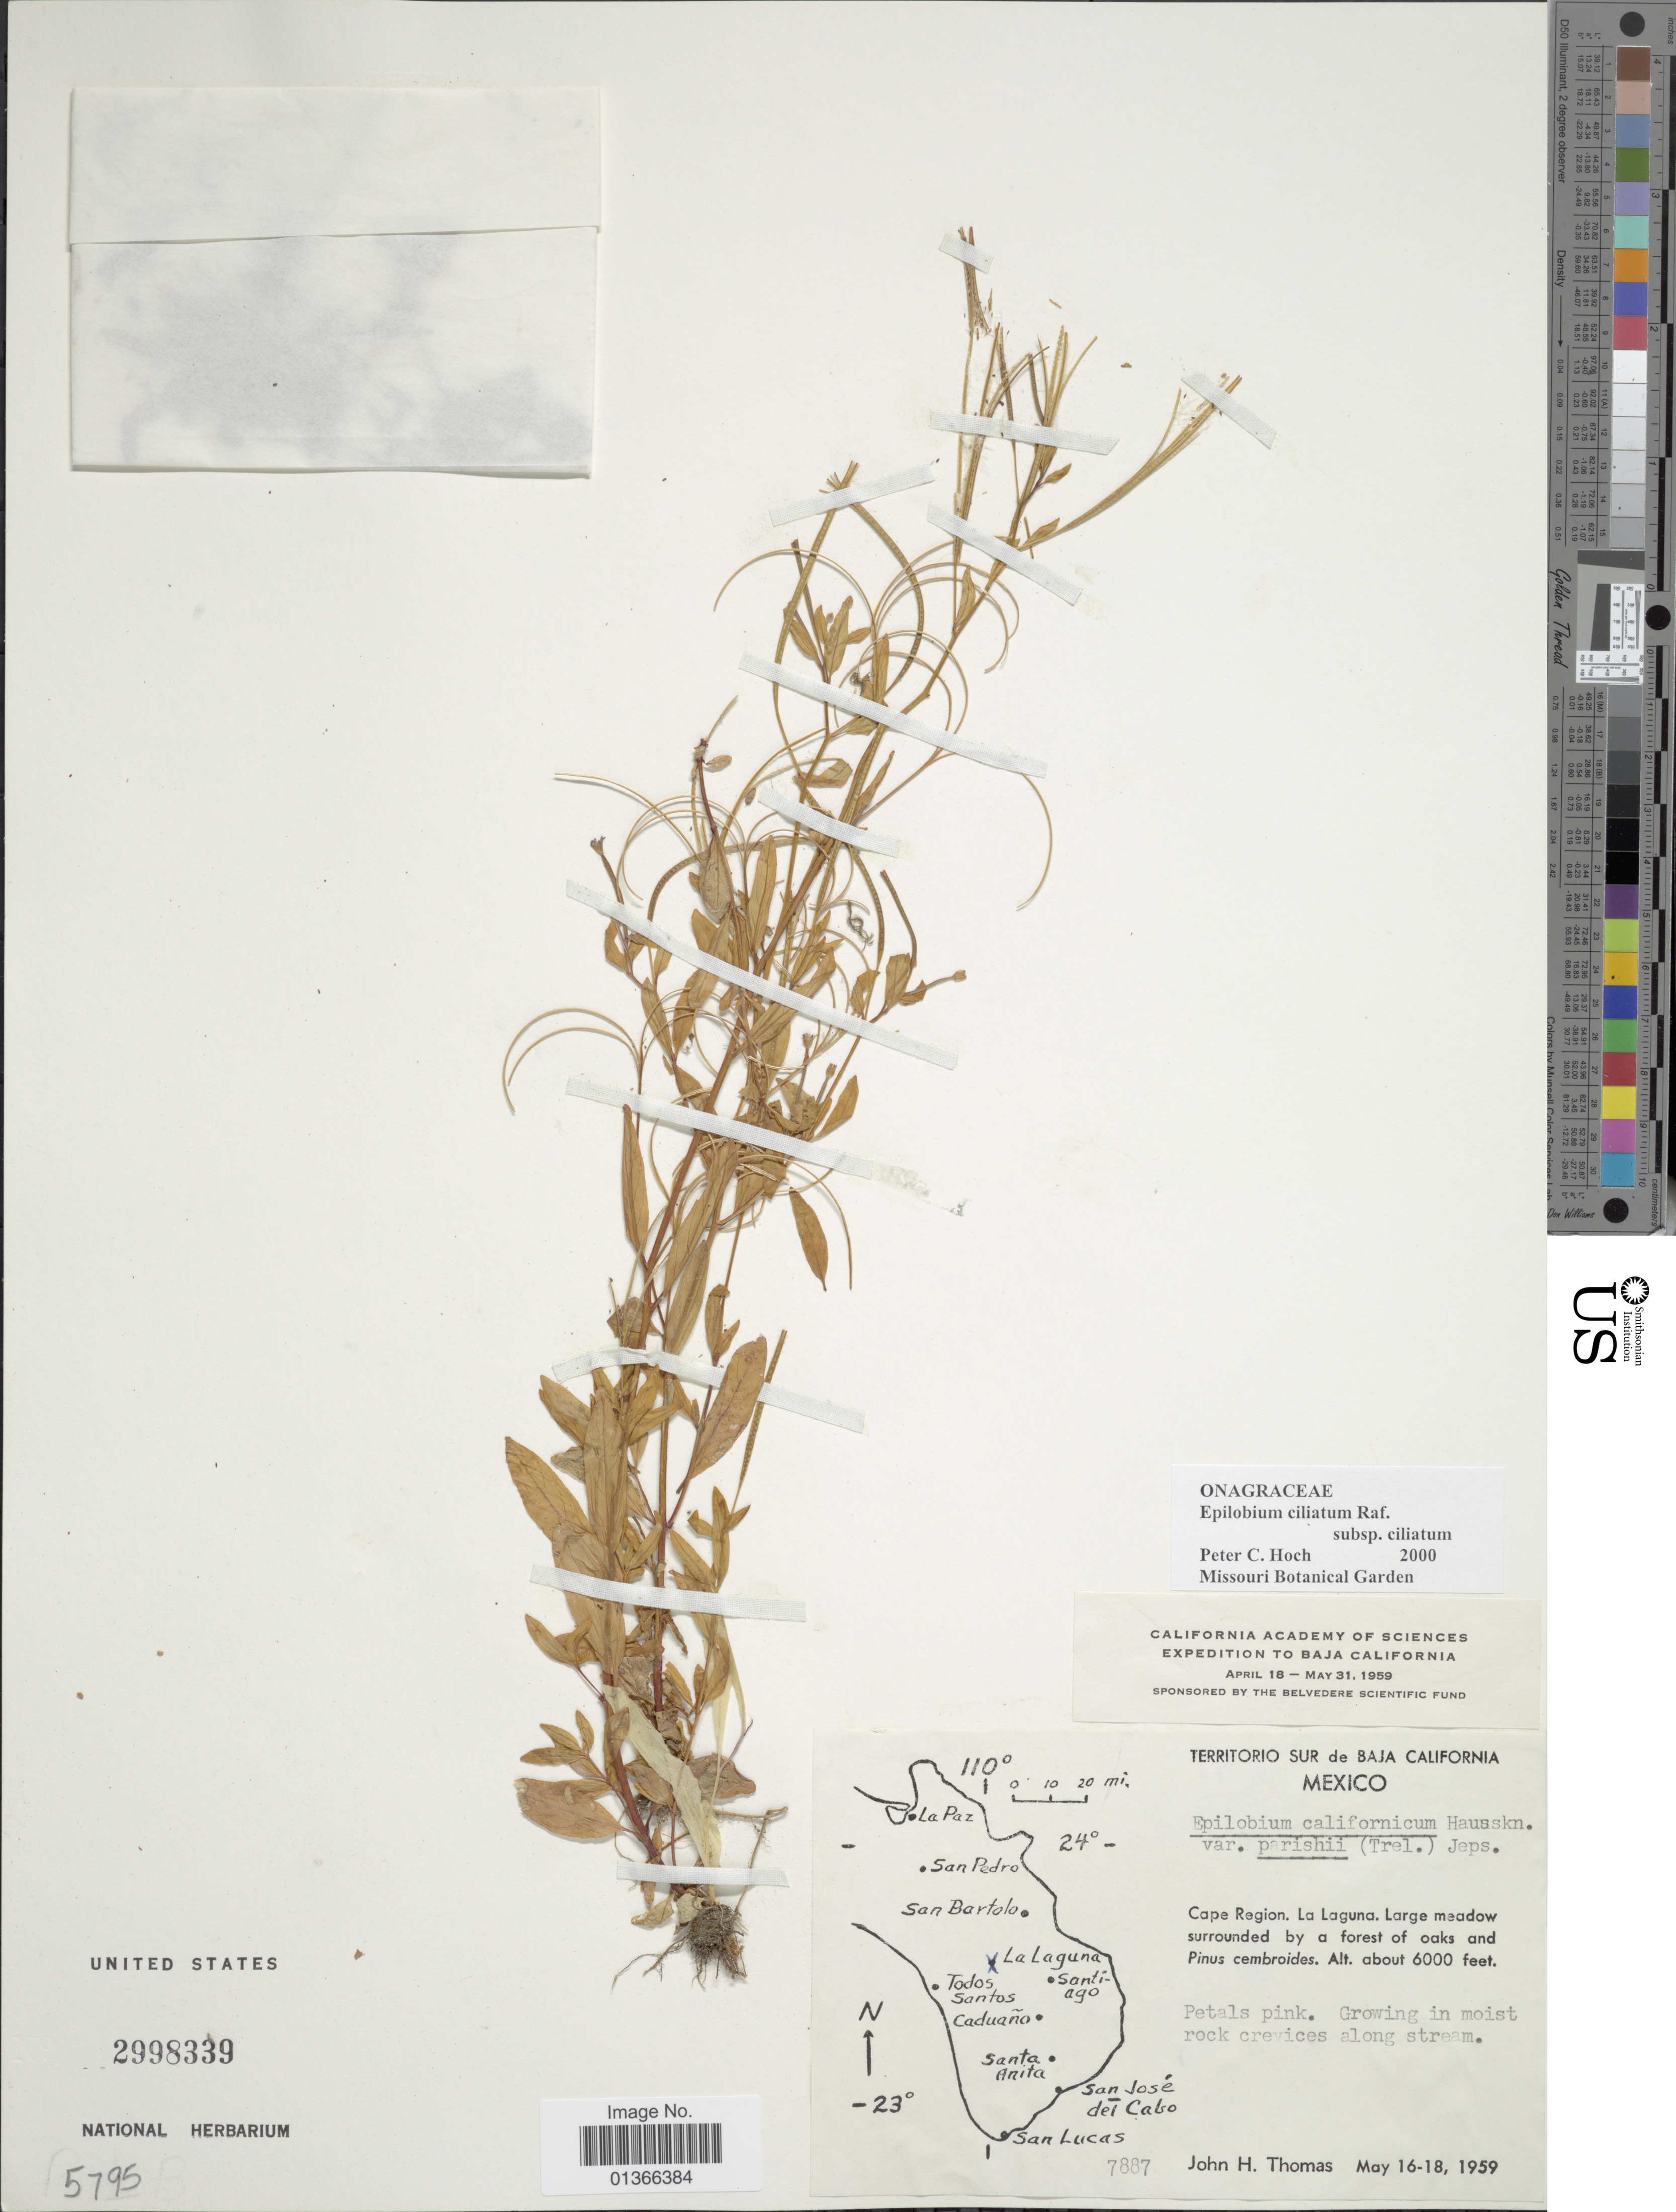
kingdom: Plantae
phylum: Tracheophyta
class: Magnoliopsida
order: Myrtales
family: Onagraceae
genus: Epilobium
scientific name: Epilobium ciliatum subsp. ciliatum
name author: Raf.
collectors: J. H. Thomas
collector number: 7887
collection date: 1959-05-16/1959-05-18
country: Mexico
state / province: Baja California Sur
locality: Cape Region. La Laguna.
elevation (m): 1829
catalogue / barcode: US 2998339